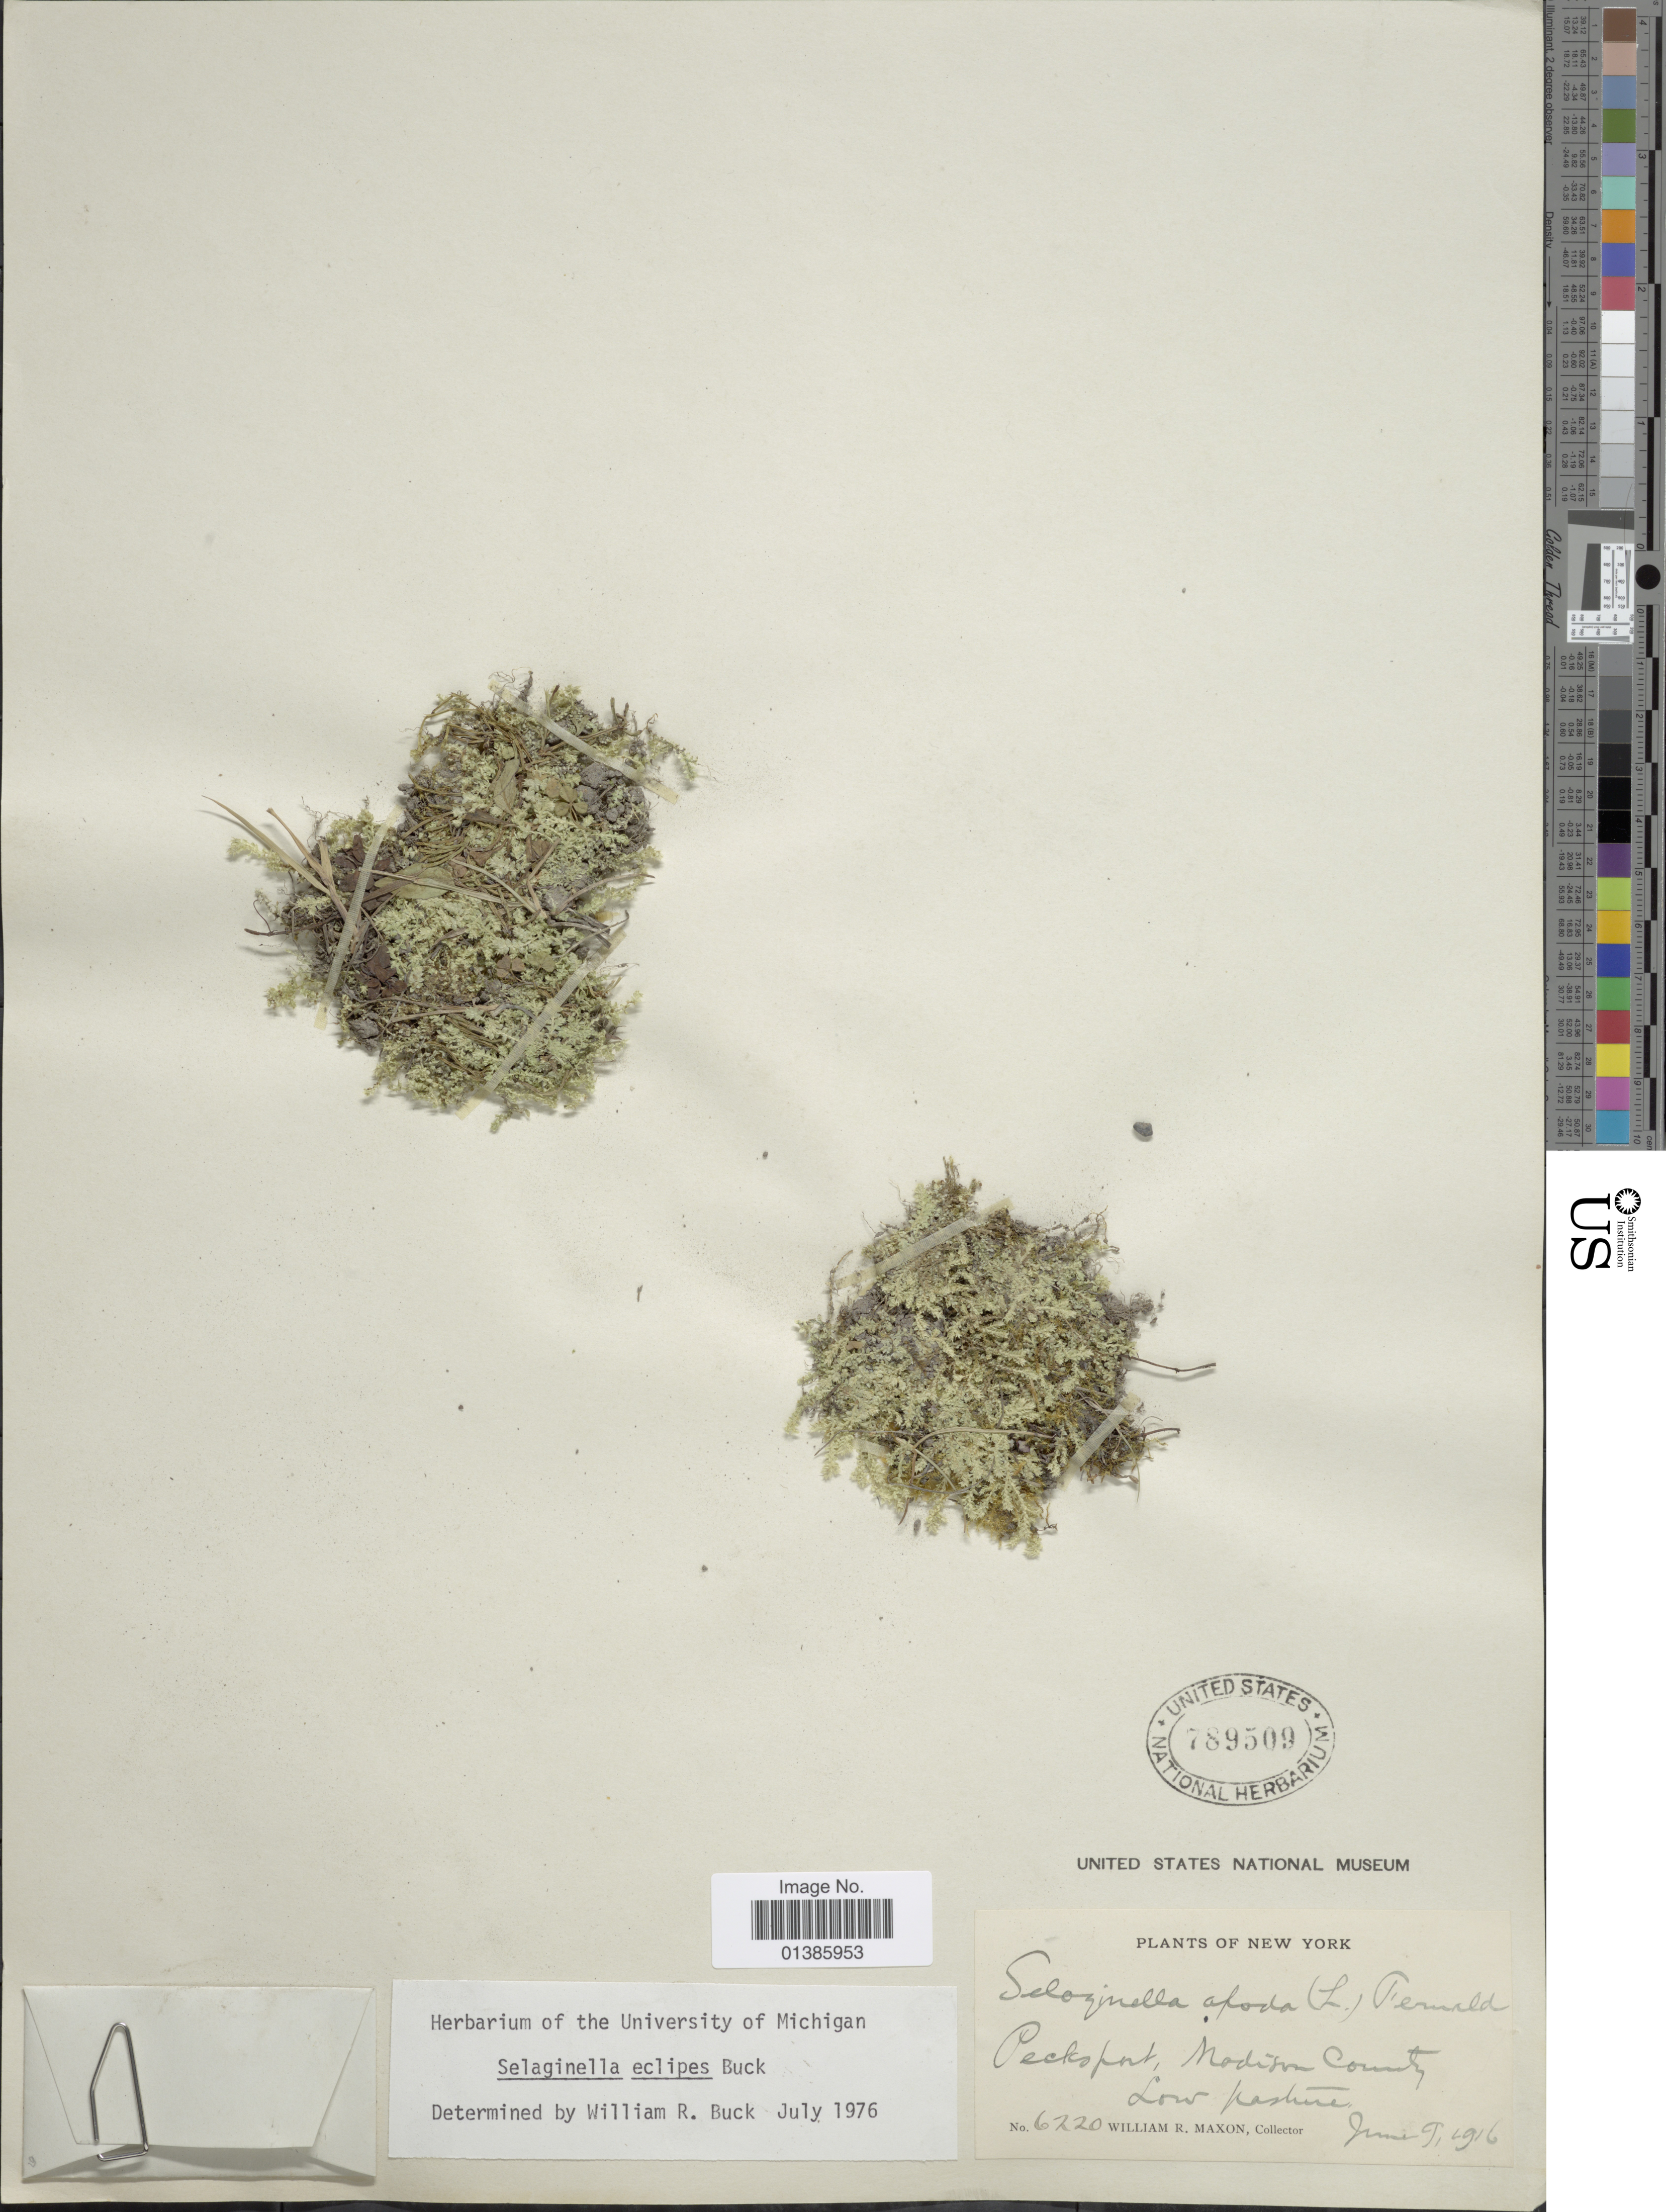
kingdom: Plantae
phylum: Tracheophyta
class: Lycopodiopsida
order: Selaginellales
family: Selaginellaceae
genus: Selaginella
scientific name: Selaginella eclipes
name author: W.R. Buck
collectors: W. R. Maxon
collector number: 6220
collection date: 1916-06-09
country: United States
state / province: New York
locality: Pecksport, Madison County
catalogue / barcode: US 789509